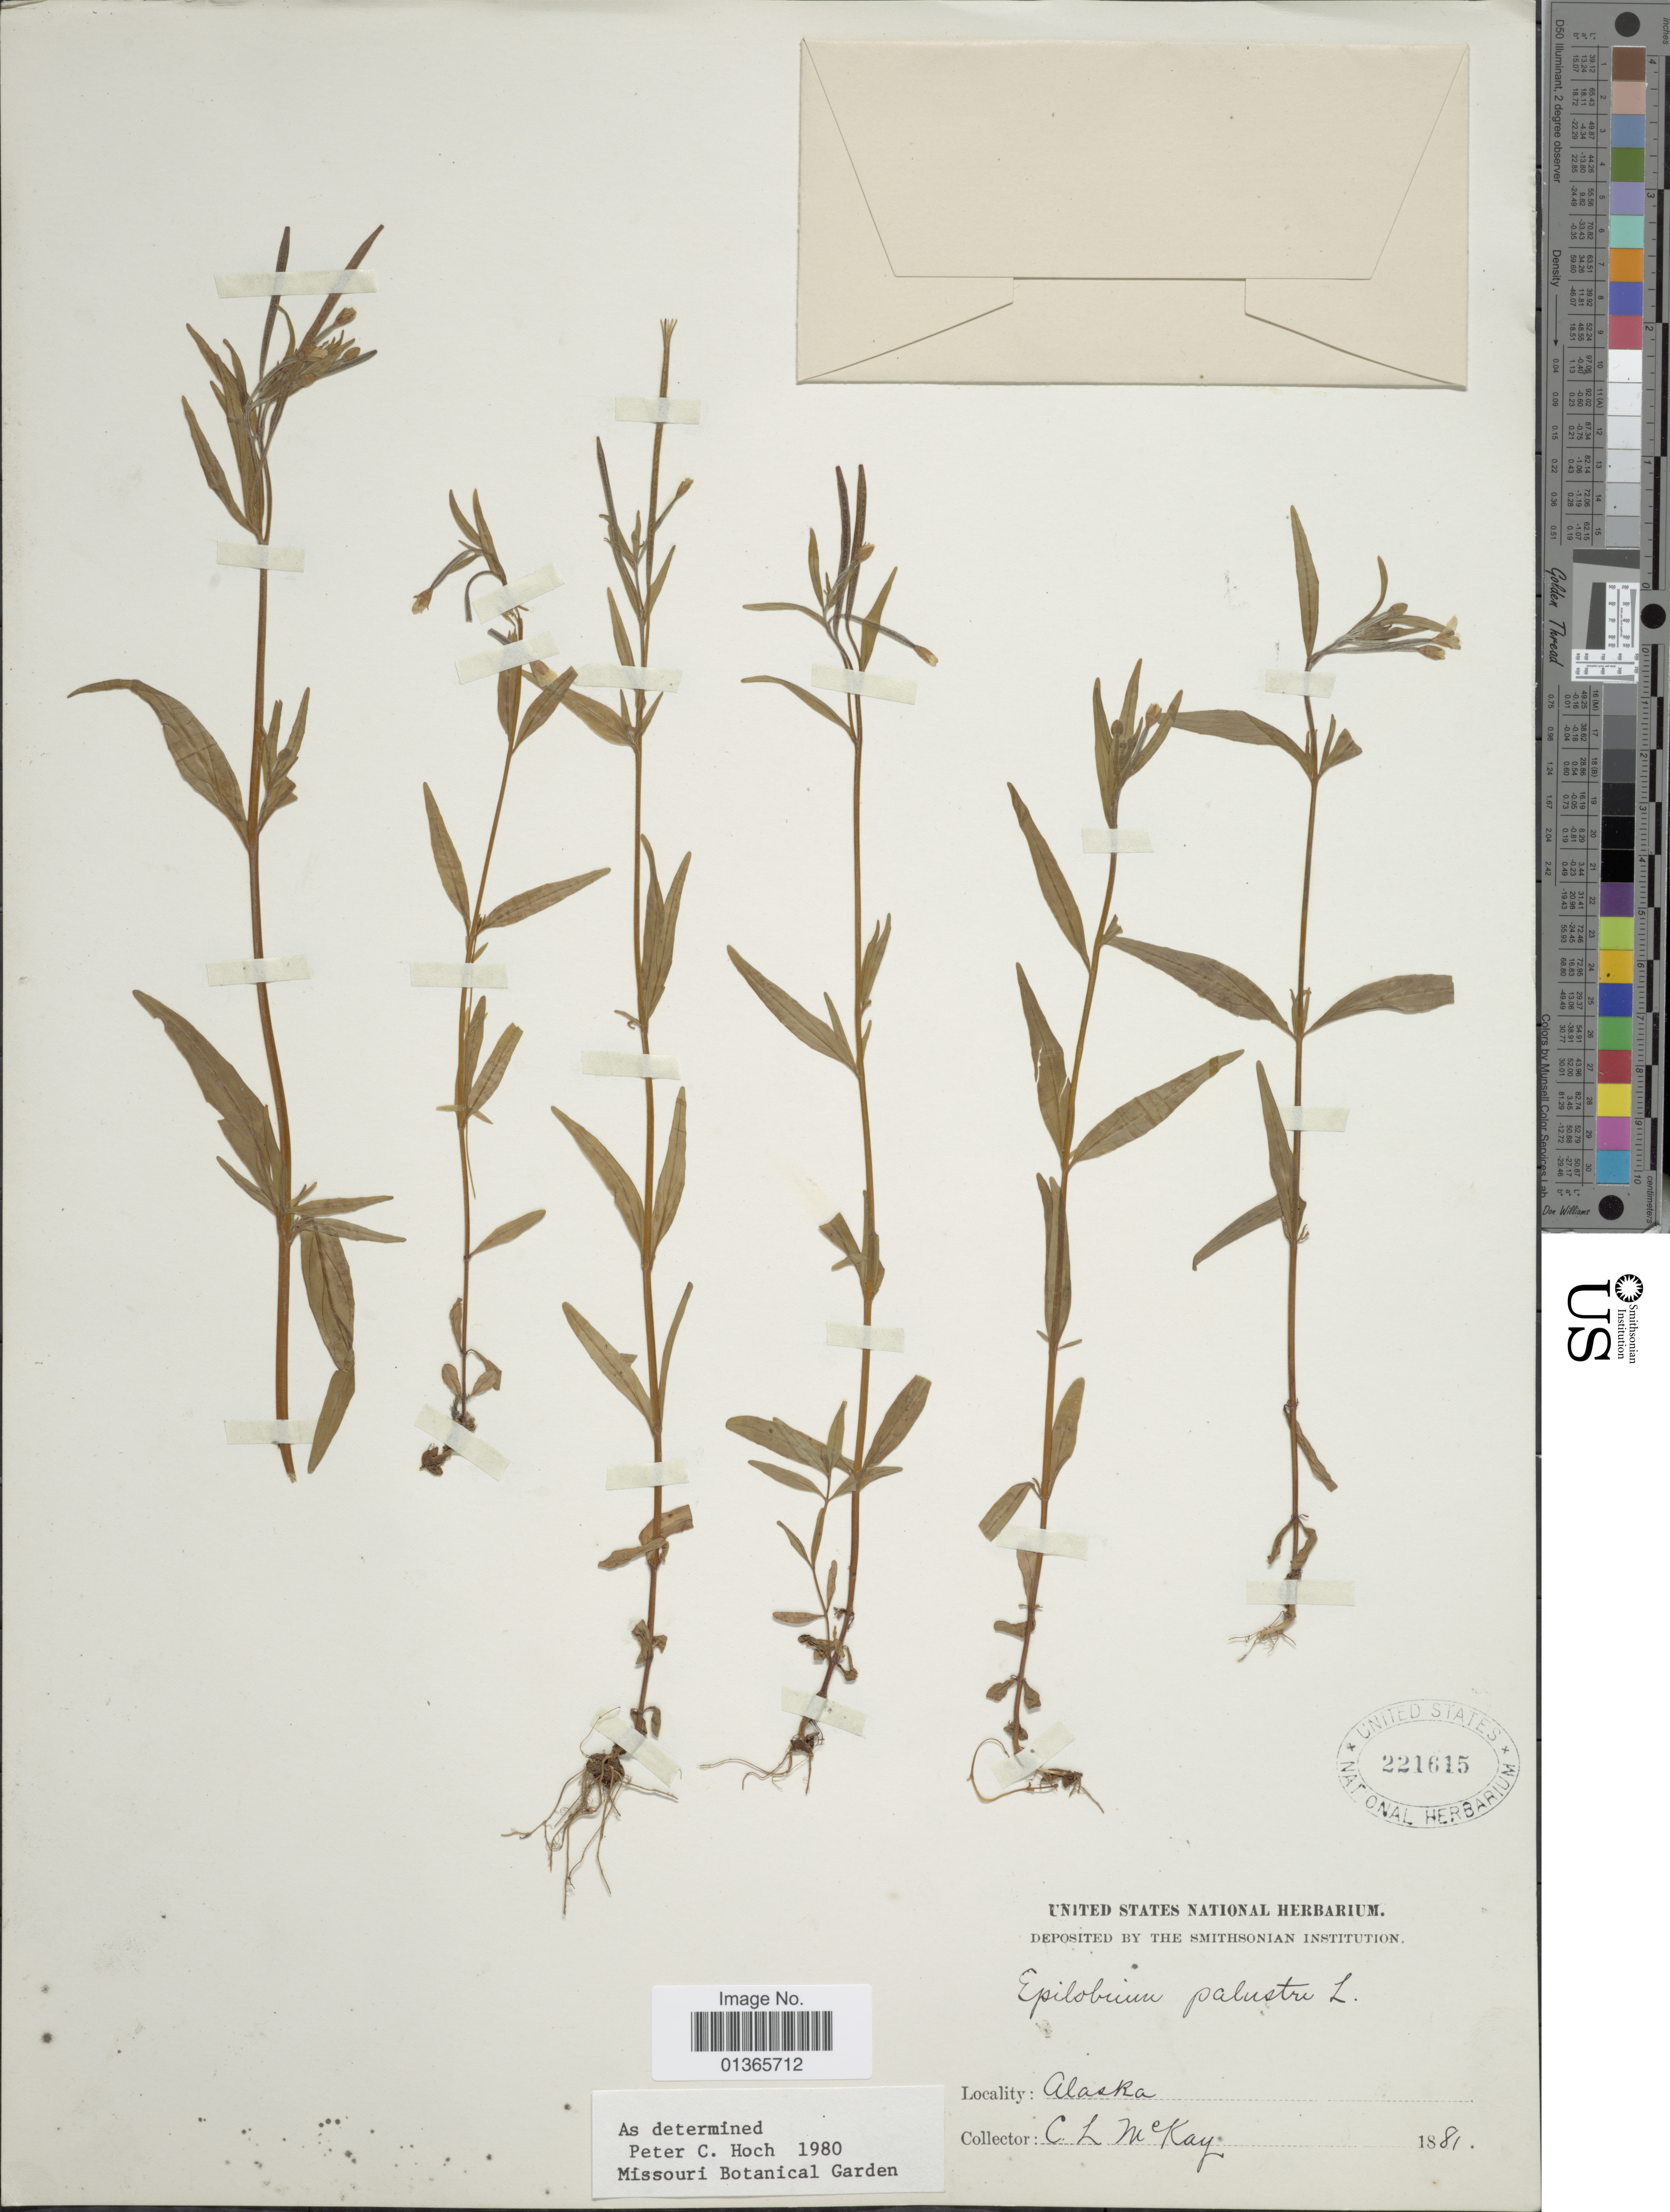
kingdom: Plantae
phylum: Tracheophyta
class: Magnoliopsida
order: Myrtales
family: Onagraceae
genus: Epilobium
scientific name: Epilobium palustre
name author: L.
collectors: C. McKay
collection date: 1881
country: United States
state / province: Alaska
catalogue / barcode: US 221615